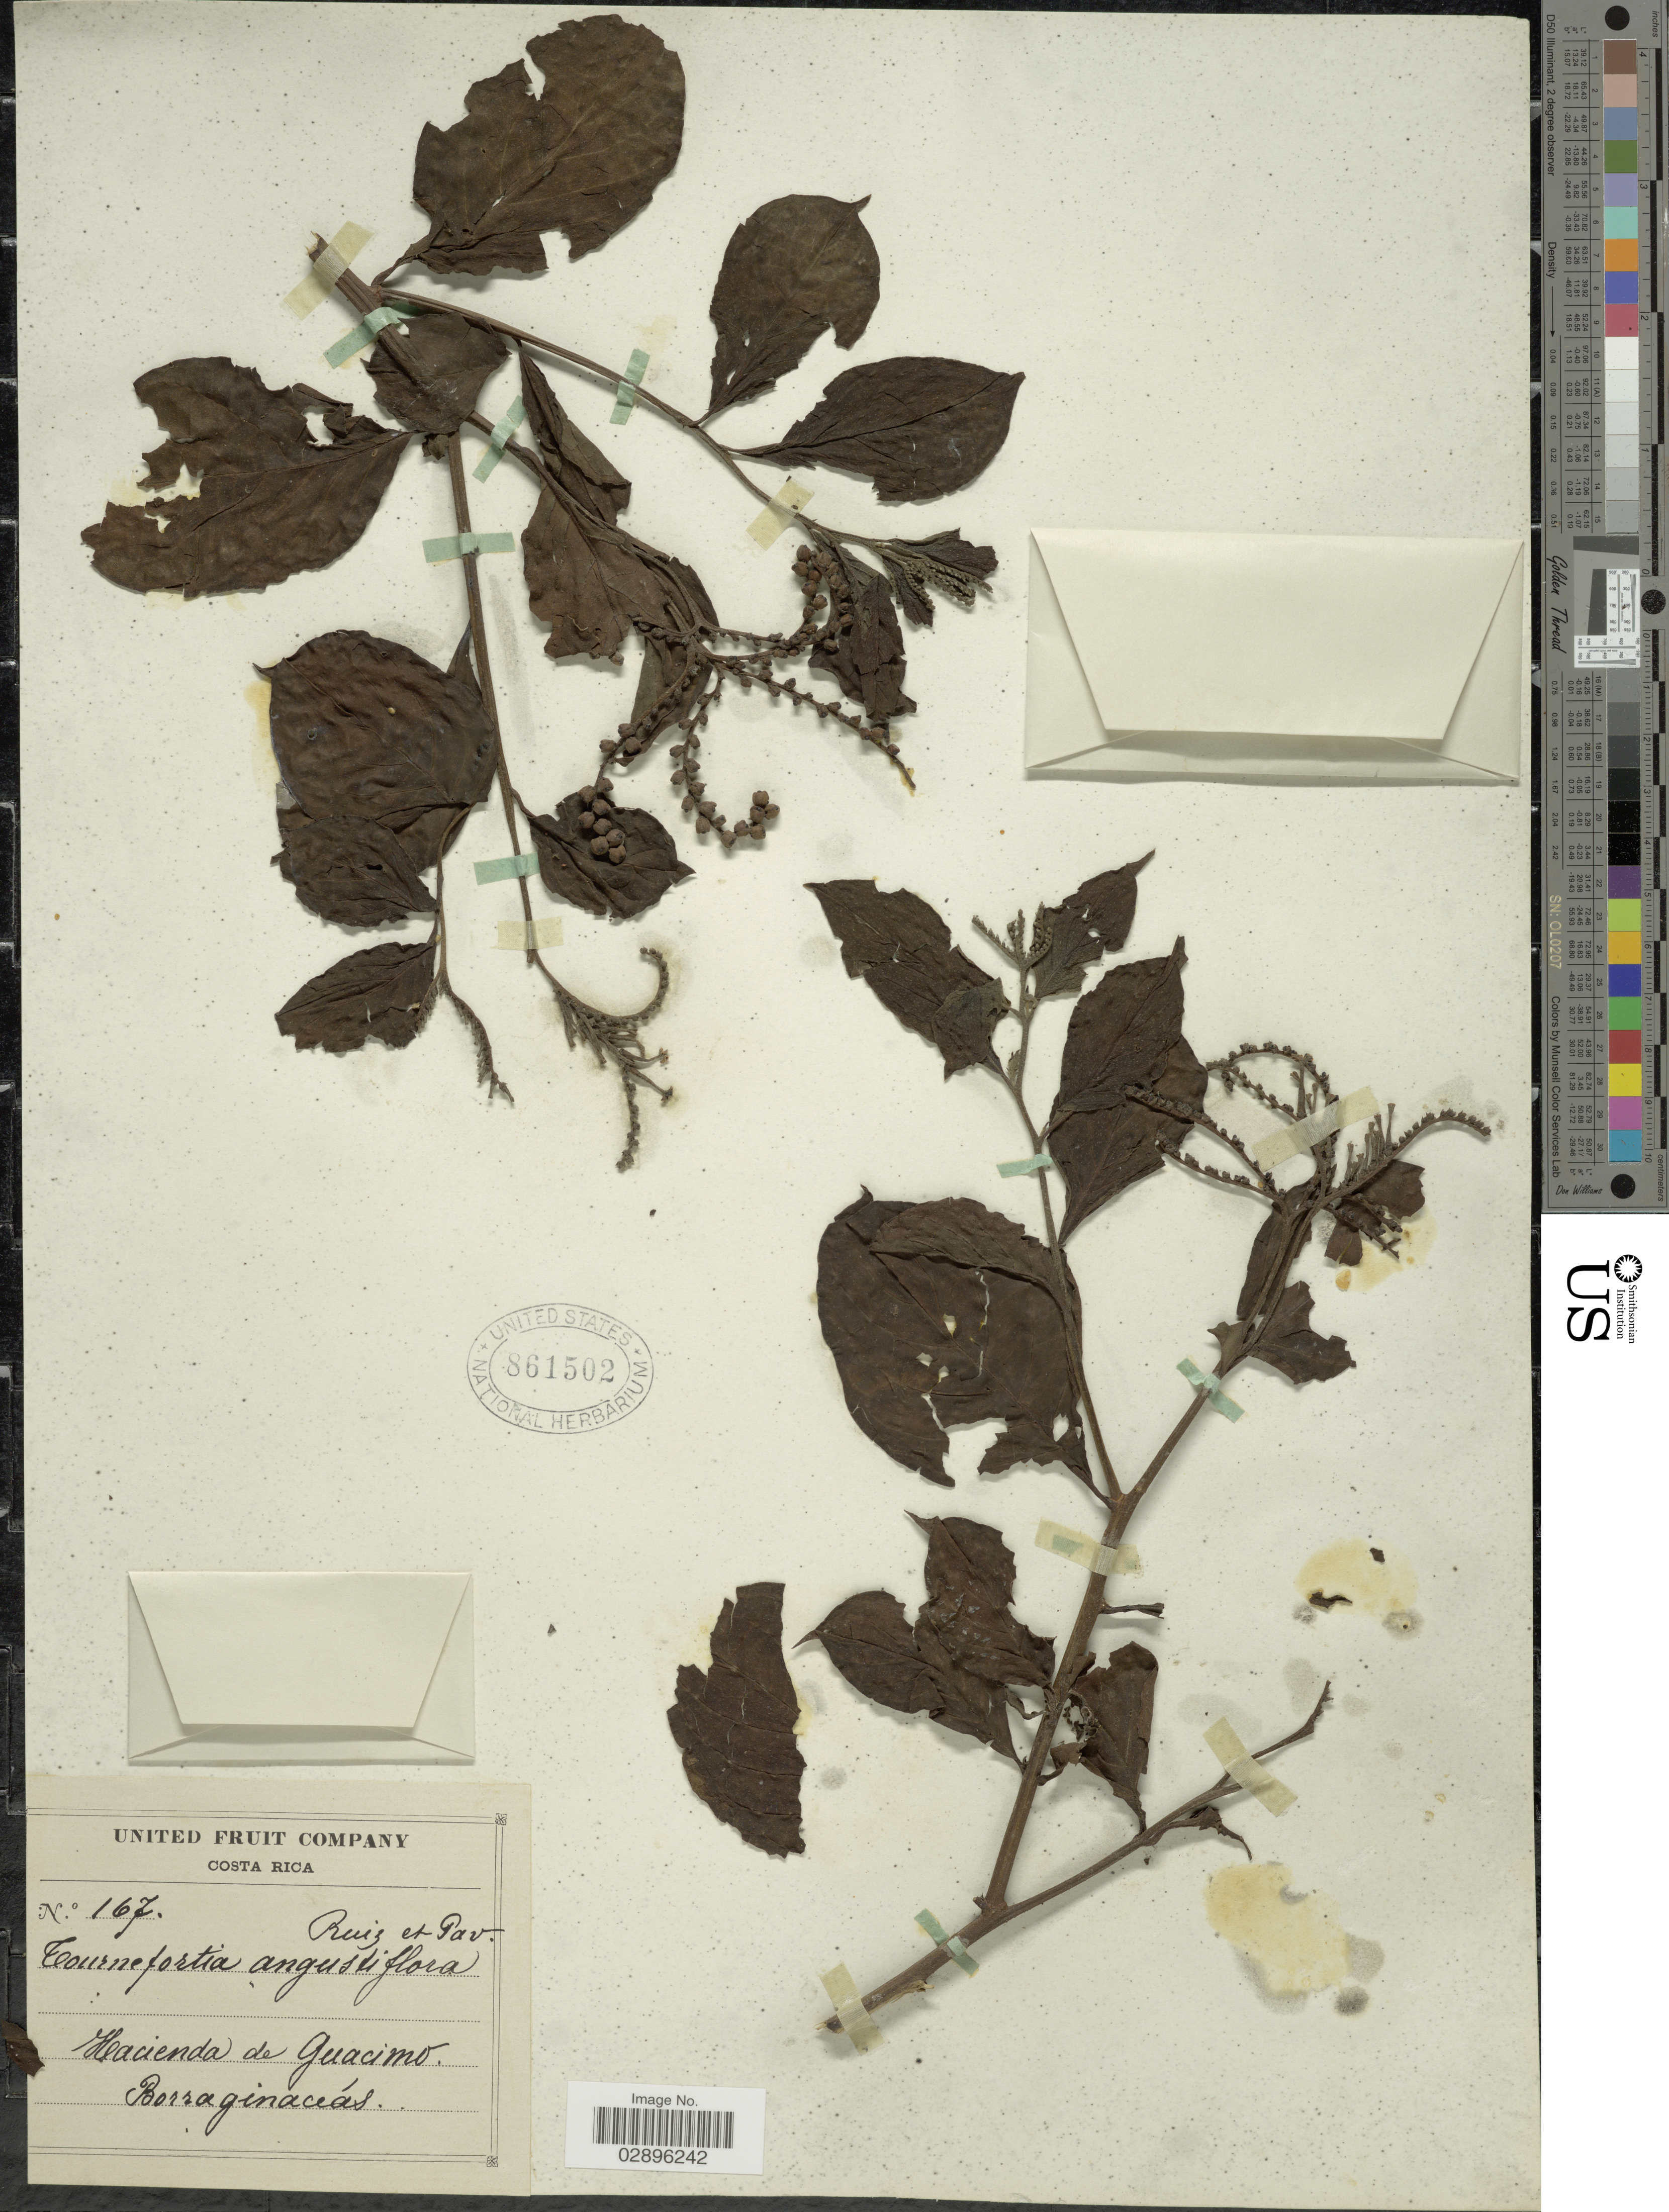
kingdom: Plantae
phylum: Tracheophyta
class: Magnoliopsida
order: Boraginales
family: Heliotropiaceae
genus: Tournefortia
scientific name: Tournefortia angustiflora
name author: Ruiz & Pav.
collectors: United Fruit Company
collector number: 167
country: Costa Rica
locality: Hacienda de Guacimo, Barraginaceás.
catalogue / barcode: US 861502